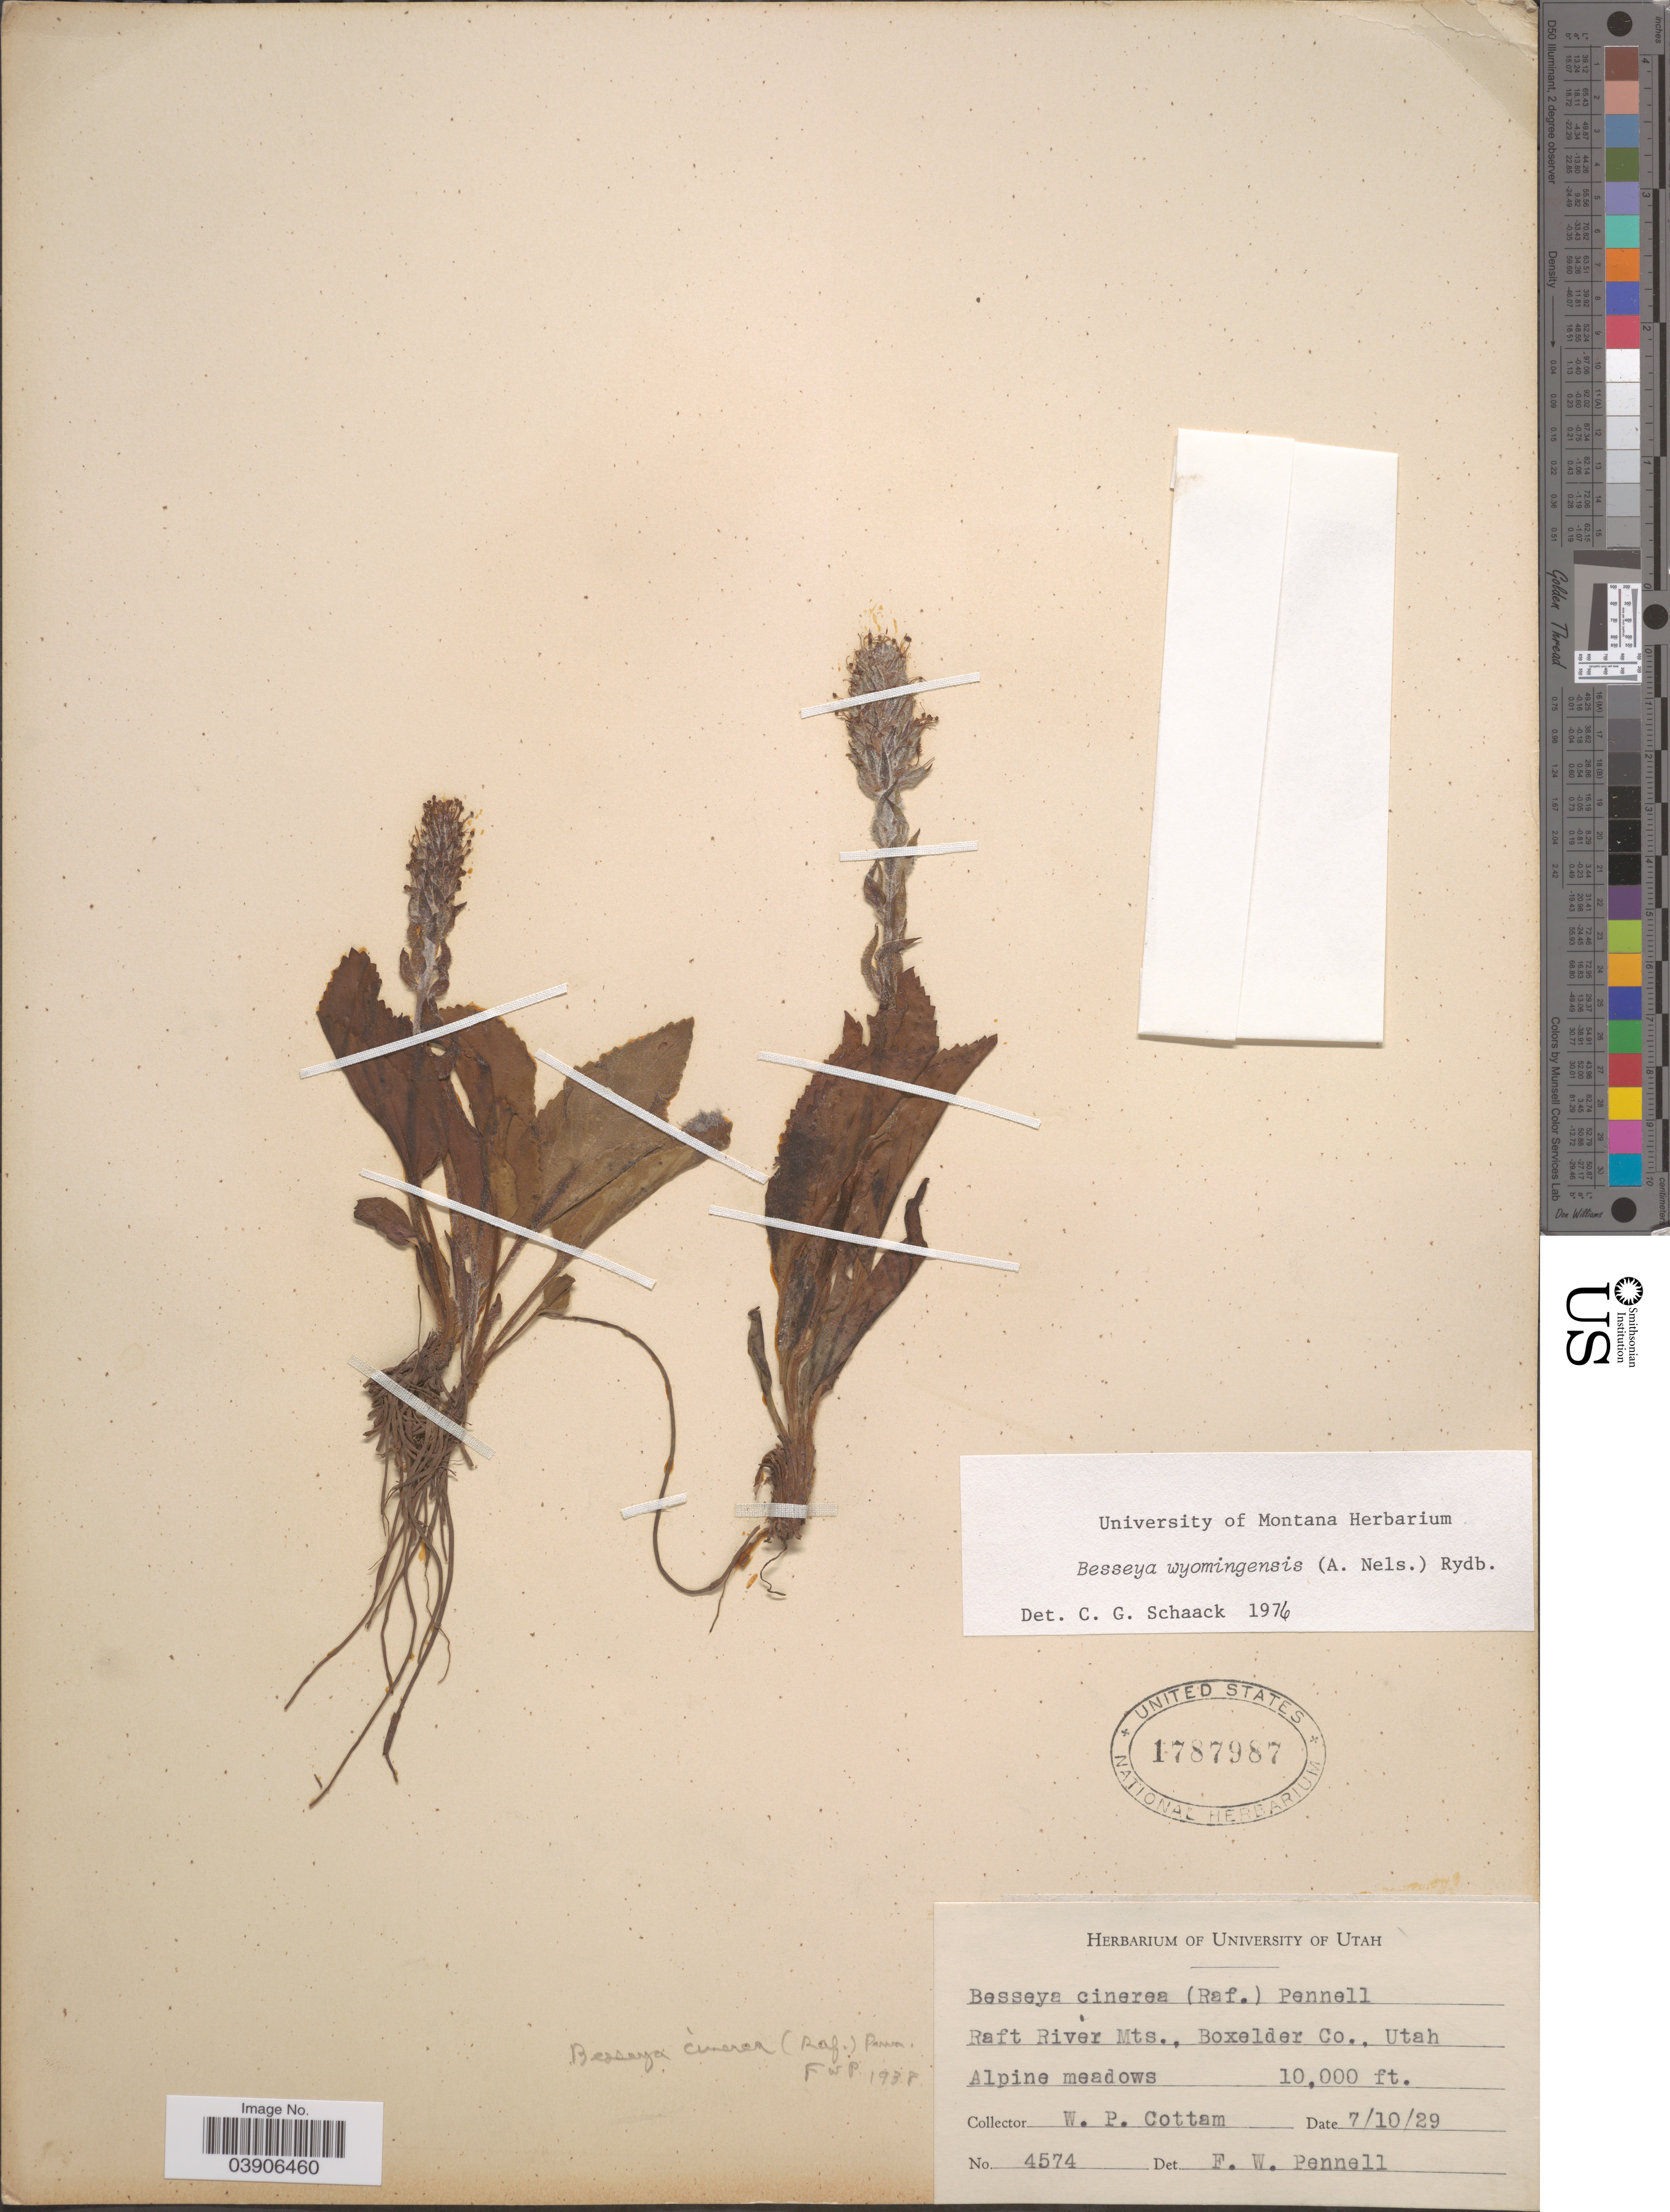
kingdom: Plantae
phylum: Tracheophyta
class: Magnoliopsida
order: Lamiales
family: Plantaginaceae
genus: Synthyris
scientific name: Synthyris wyomingensis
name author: A. Heller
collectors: W. Cottam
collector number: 4574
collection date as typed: Transcribed d/m/y: 10/7/29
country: United States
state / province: Utah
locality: Raft River Mts, Boxelder Co.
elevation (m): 3048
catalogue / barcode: US 1787987